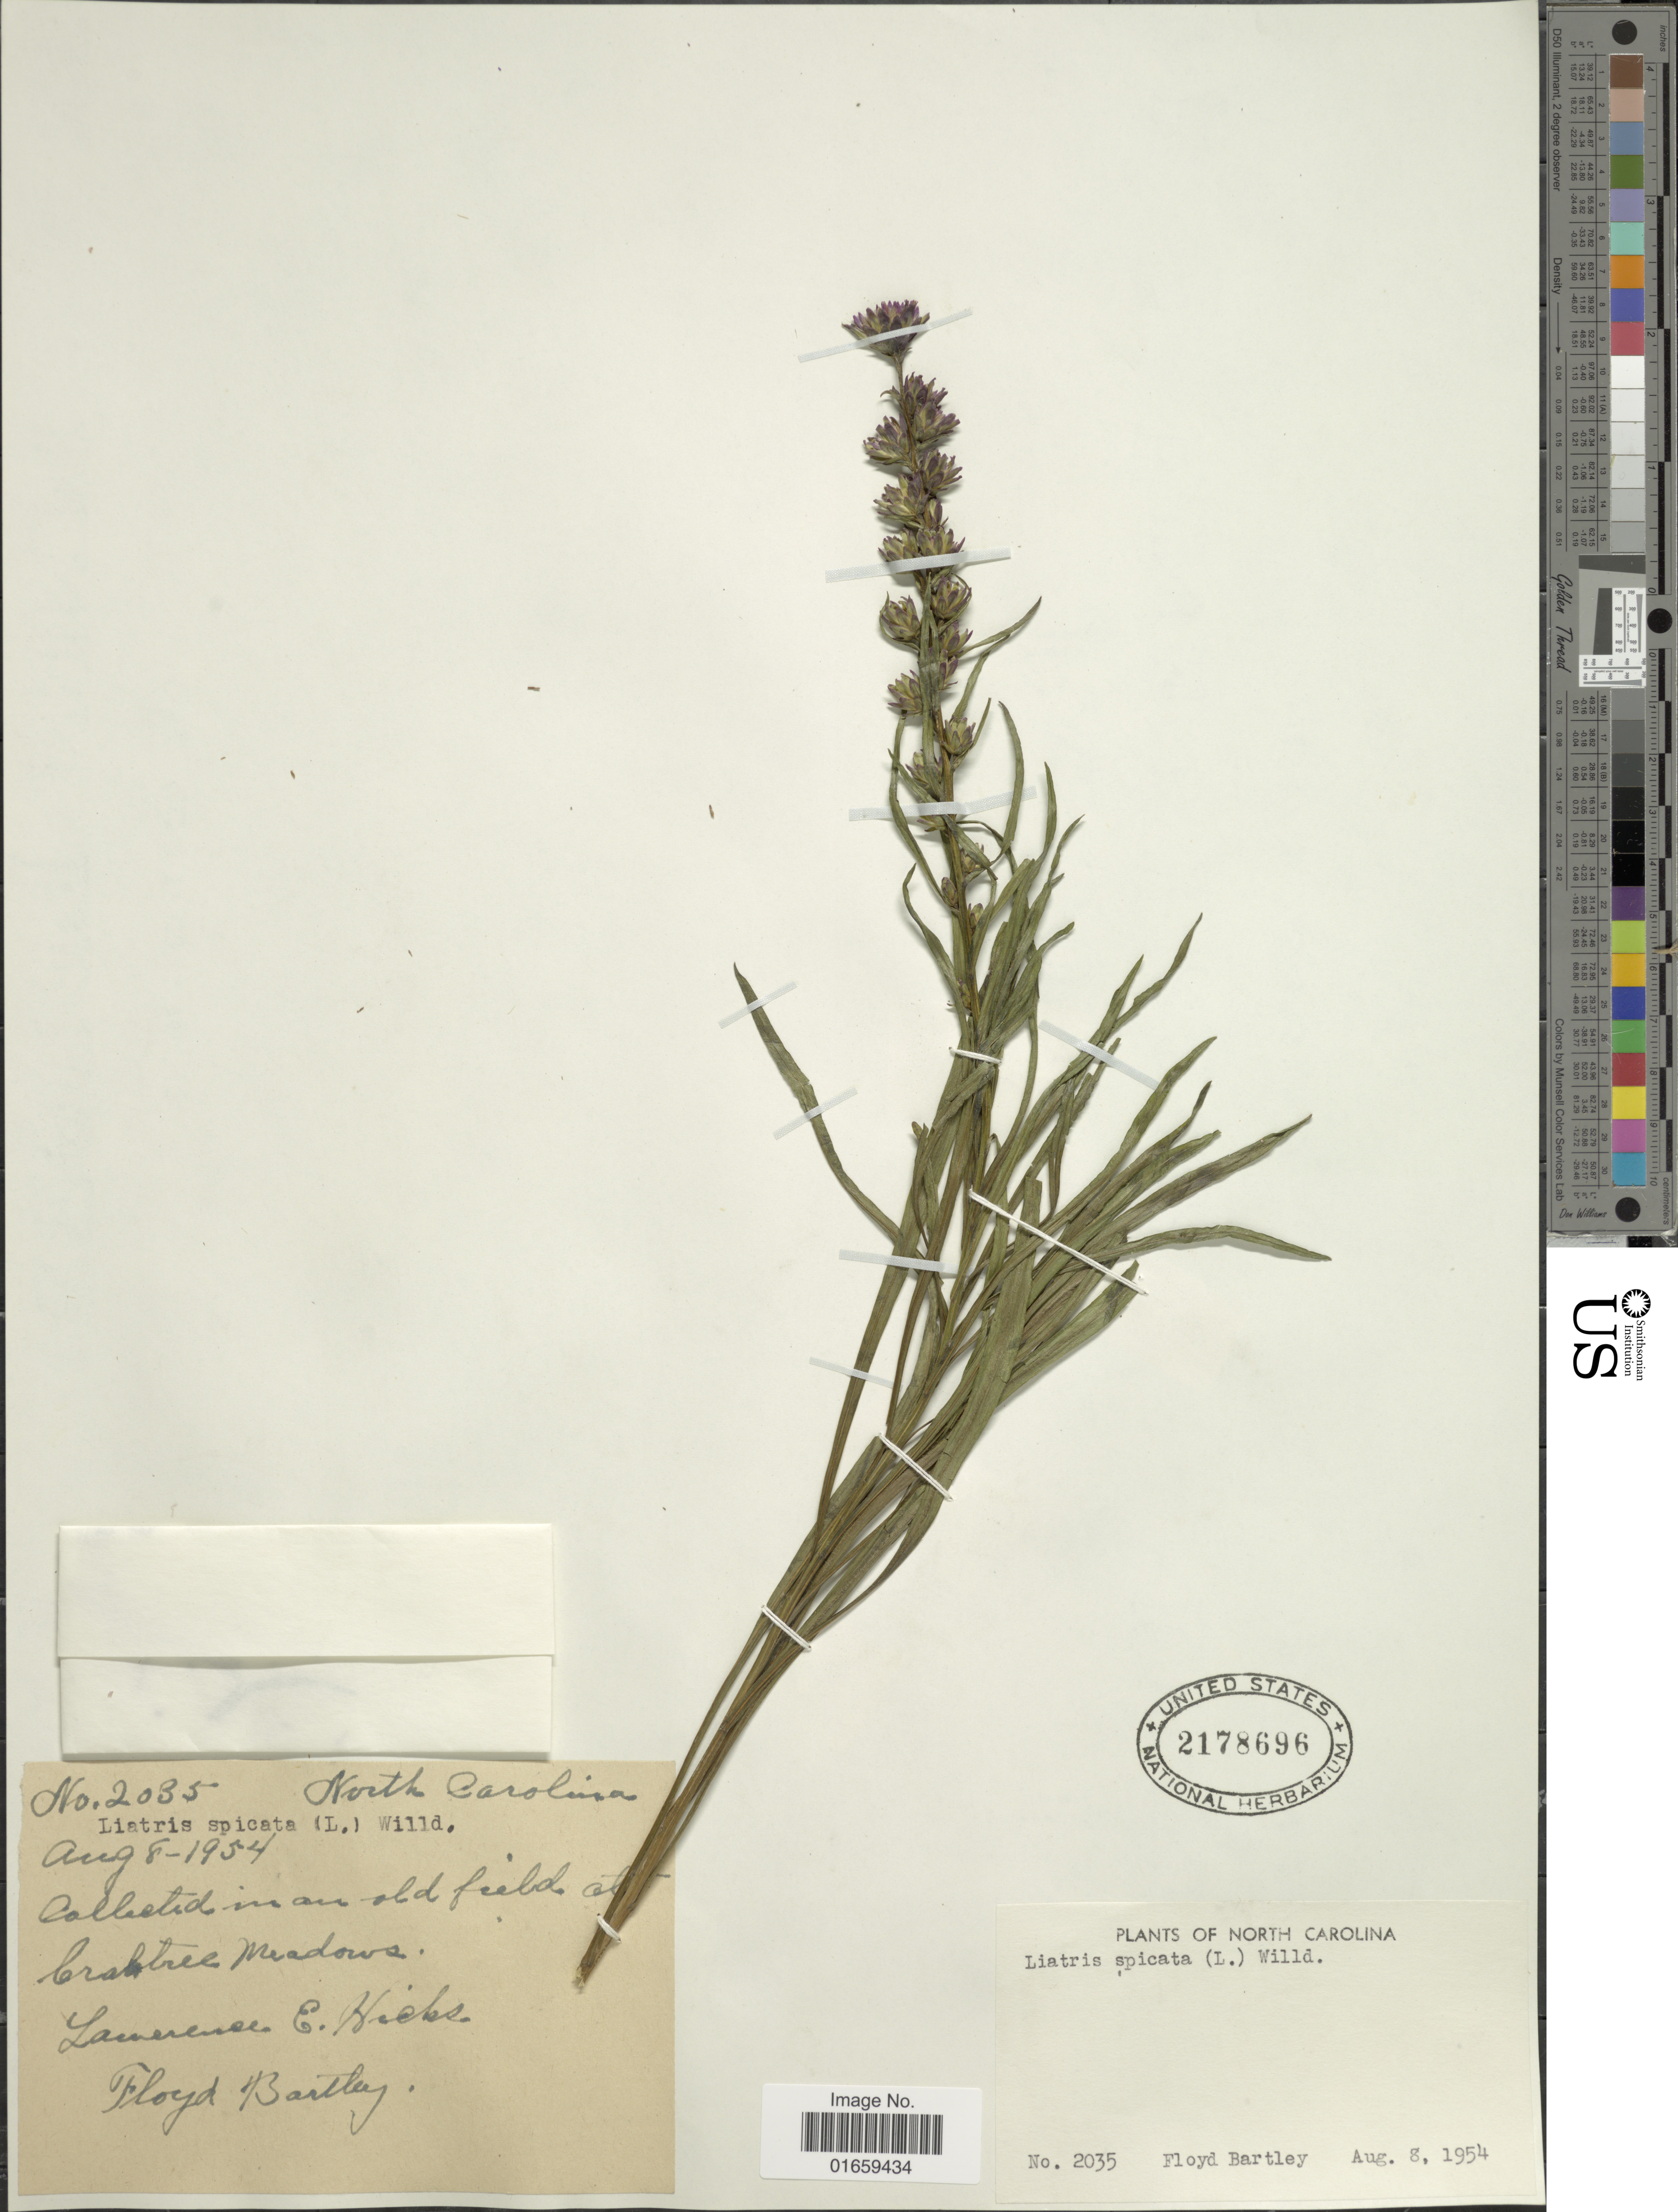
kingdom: Plantae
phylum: Tracheophyta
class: Magnoliopsida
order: Asterales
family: Asteraceae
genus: Liatris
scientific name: Liatris spicata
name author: (L.) Willd.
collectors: L. E. Hicks & F. Bartley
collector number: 2035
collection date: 1954-08-08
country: United States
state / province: North Carolina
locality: Crabtree Meadows.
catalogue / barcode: US 2178696